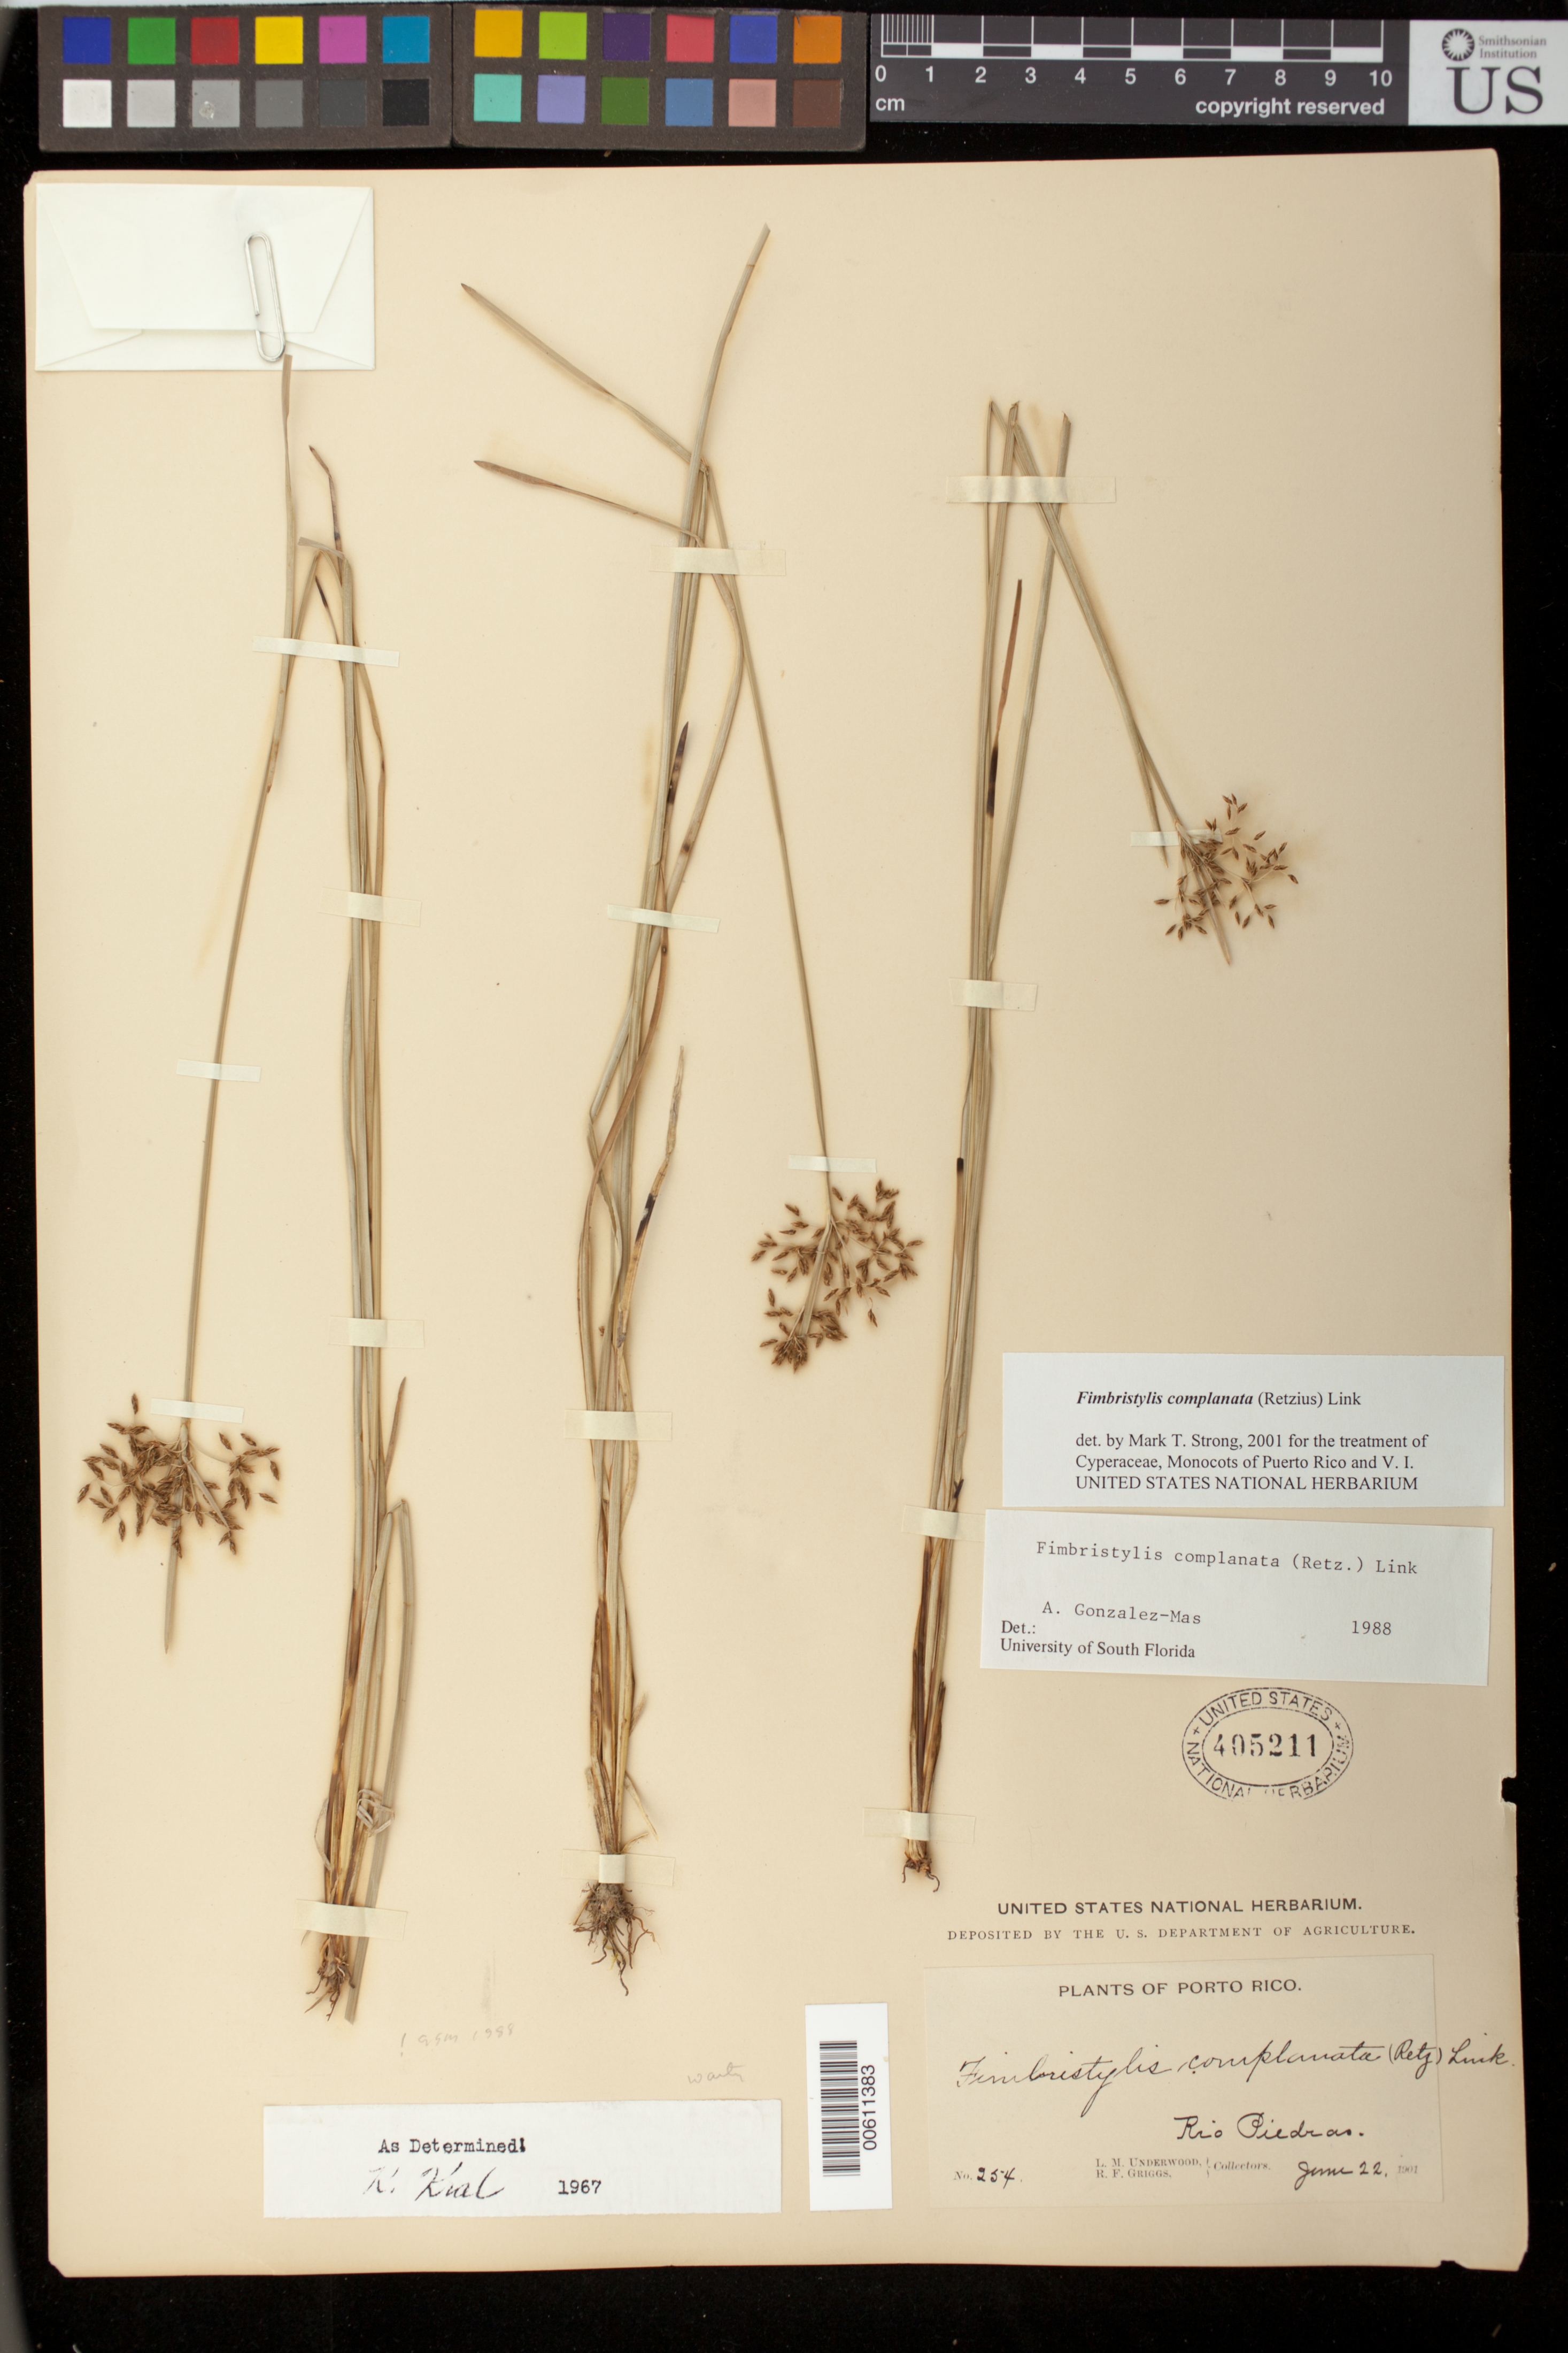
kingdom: Plantae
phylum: Tracheophyta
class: Liliopsida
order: Poales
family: Cyperaceae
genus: Fimbristylis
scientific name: Fimbristylis complanata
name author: (Retz.) Link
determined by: Strong, M. T., (US), Smithsonian Institution - National Museum of Natural History (UNITED STATES)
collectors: L. M. Underwood & R. F. Griggs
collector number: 254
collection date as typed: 22 Jun 1901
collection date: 1901-06-22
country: Puerto Rico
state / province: San Juan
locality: Rio Piedras.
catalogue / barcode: US 405211